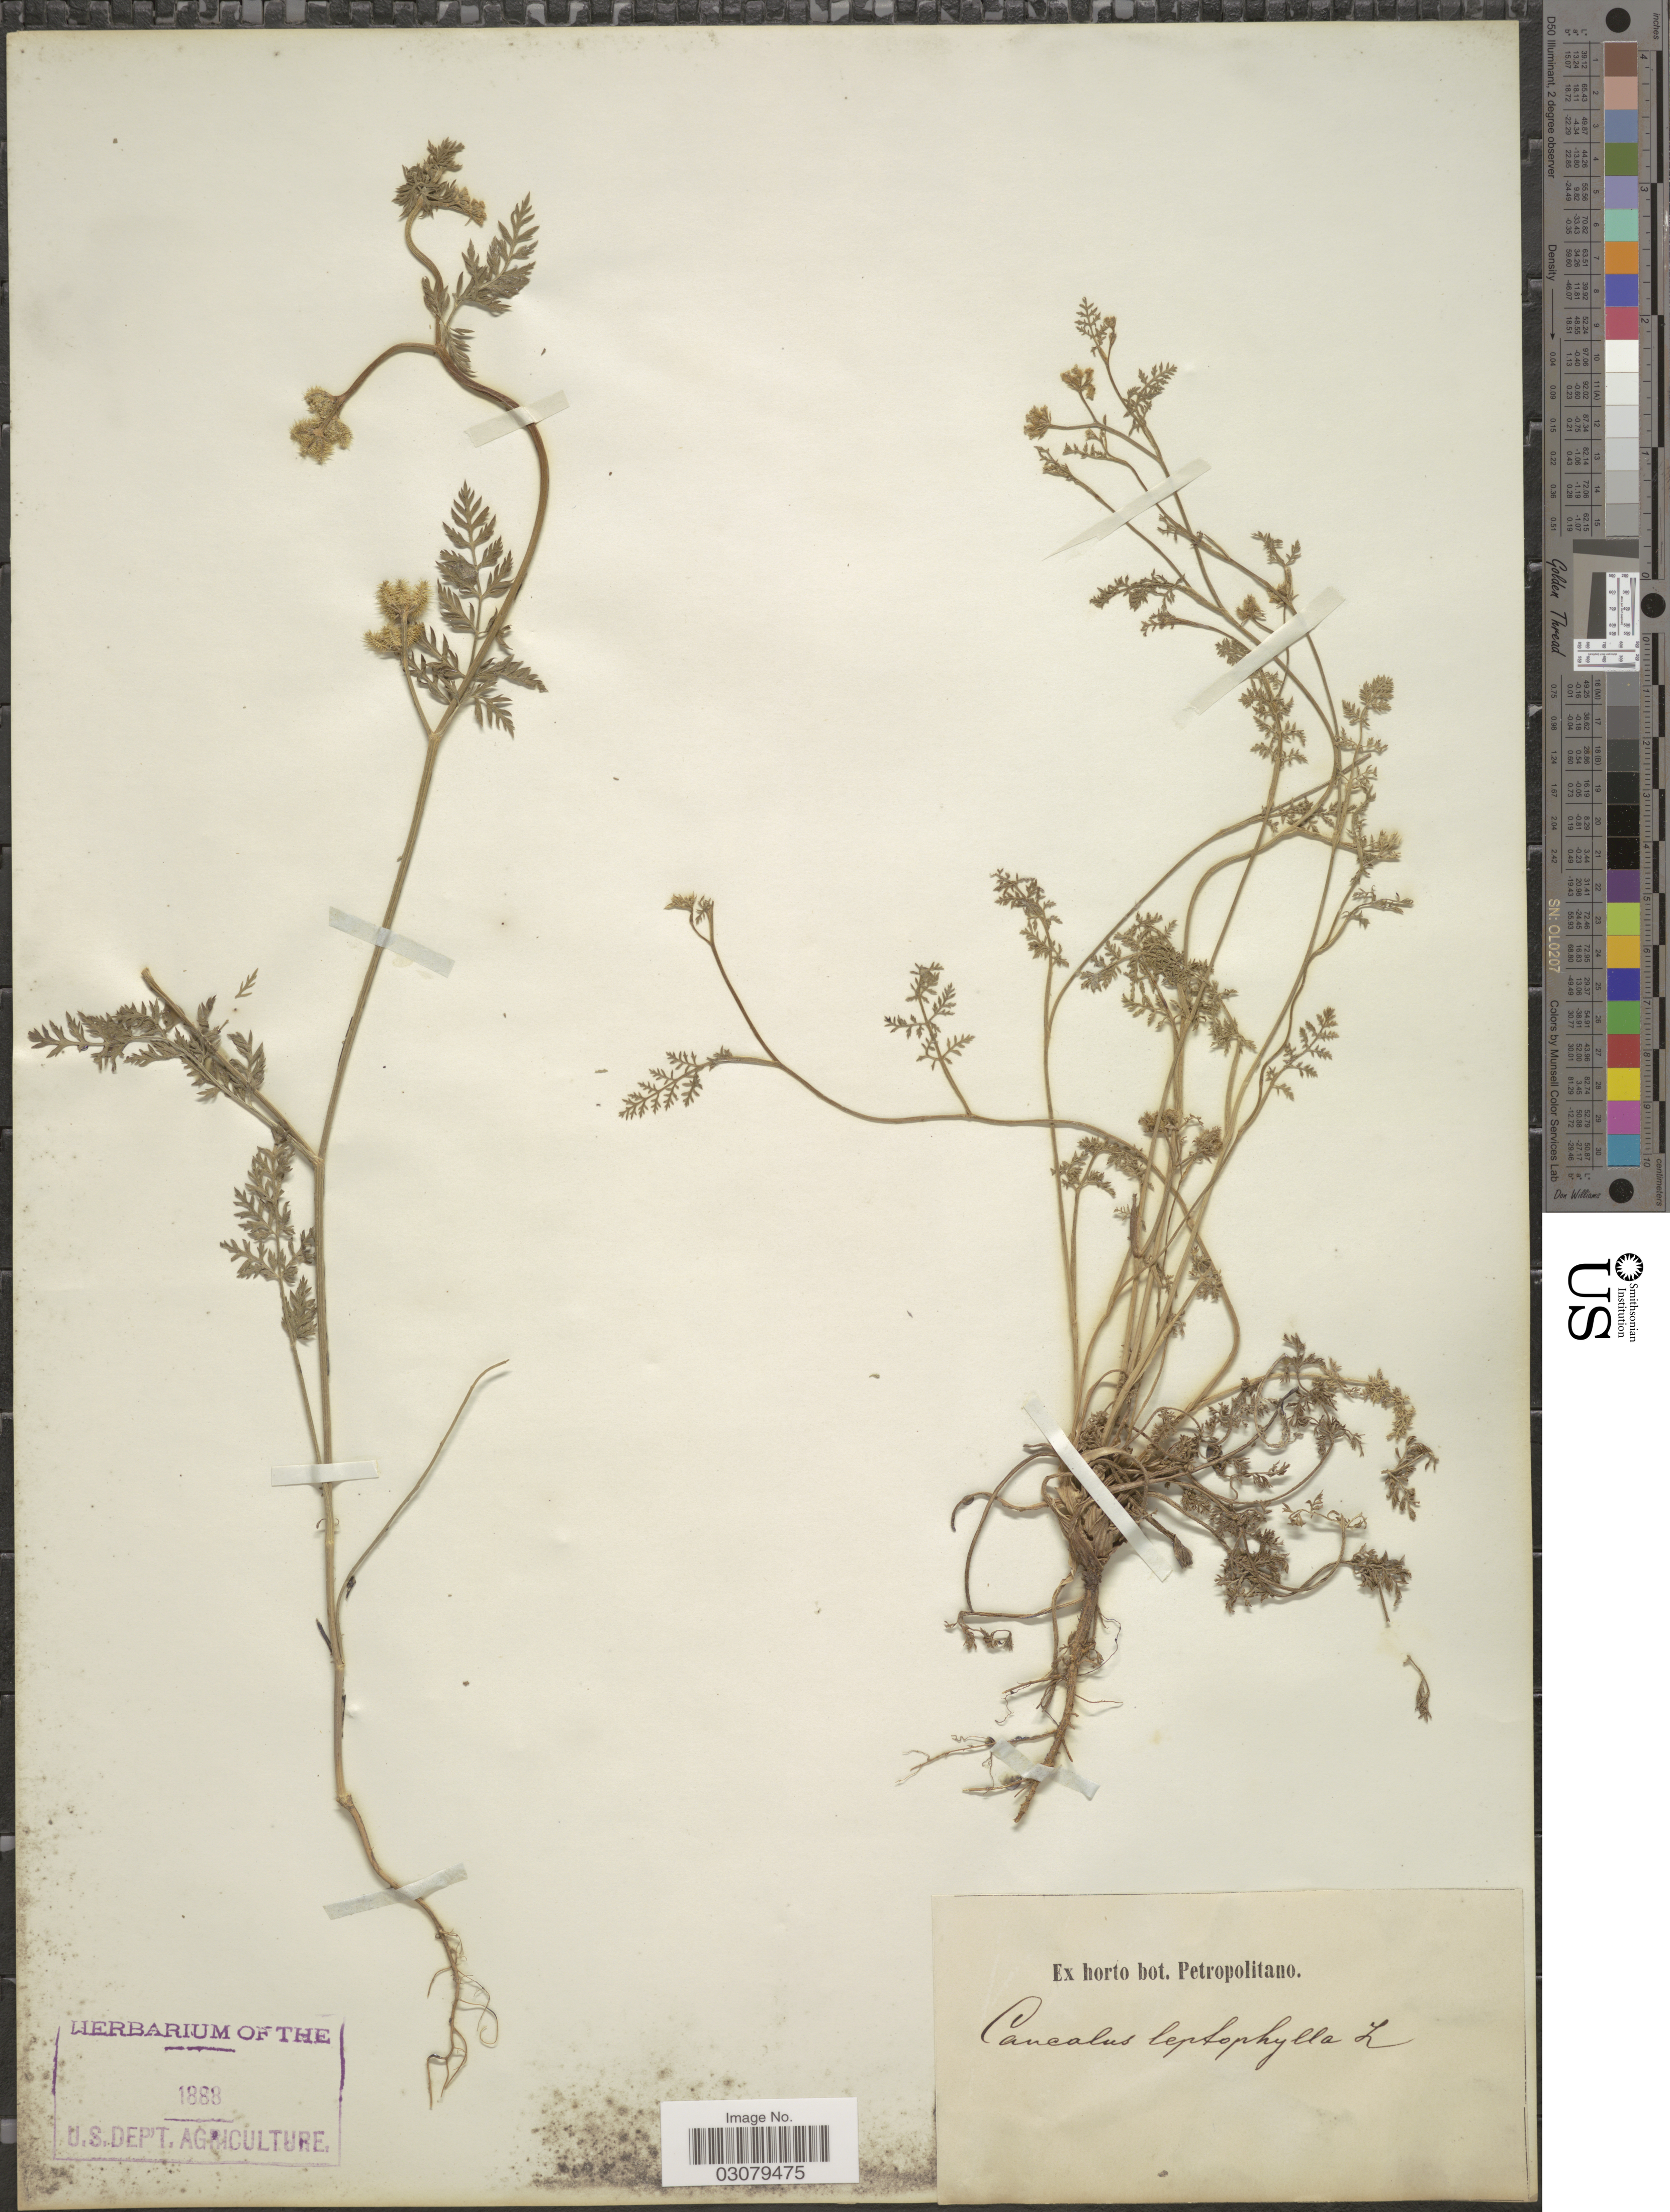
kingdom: Plantae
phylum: Tracheophyta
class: Magnoliopsida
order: Apiales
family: Apiaceae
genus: Torilis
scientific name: Torilis leptophylla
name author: (L.) Rchb. f.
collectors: ex Horto Bot. Petropolitano